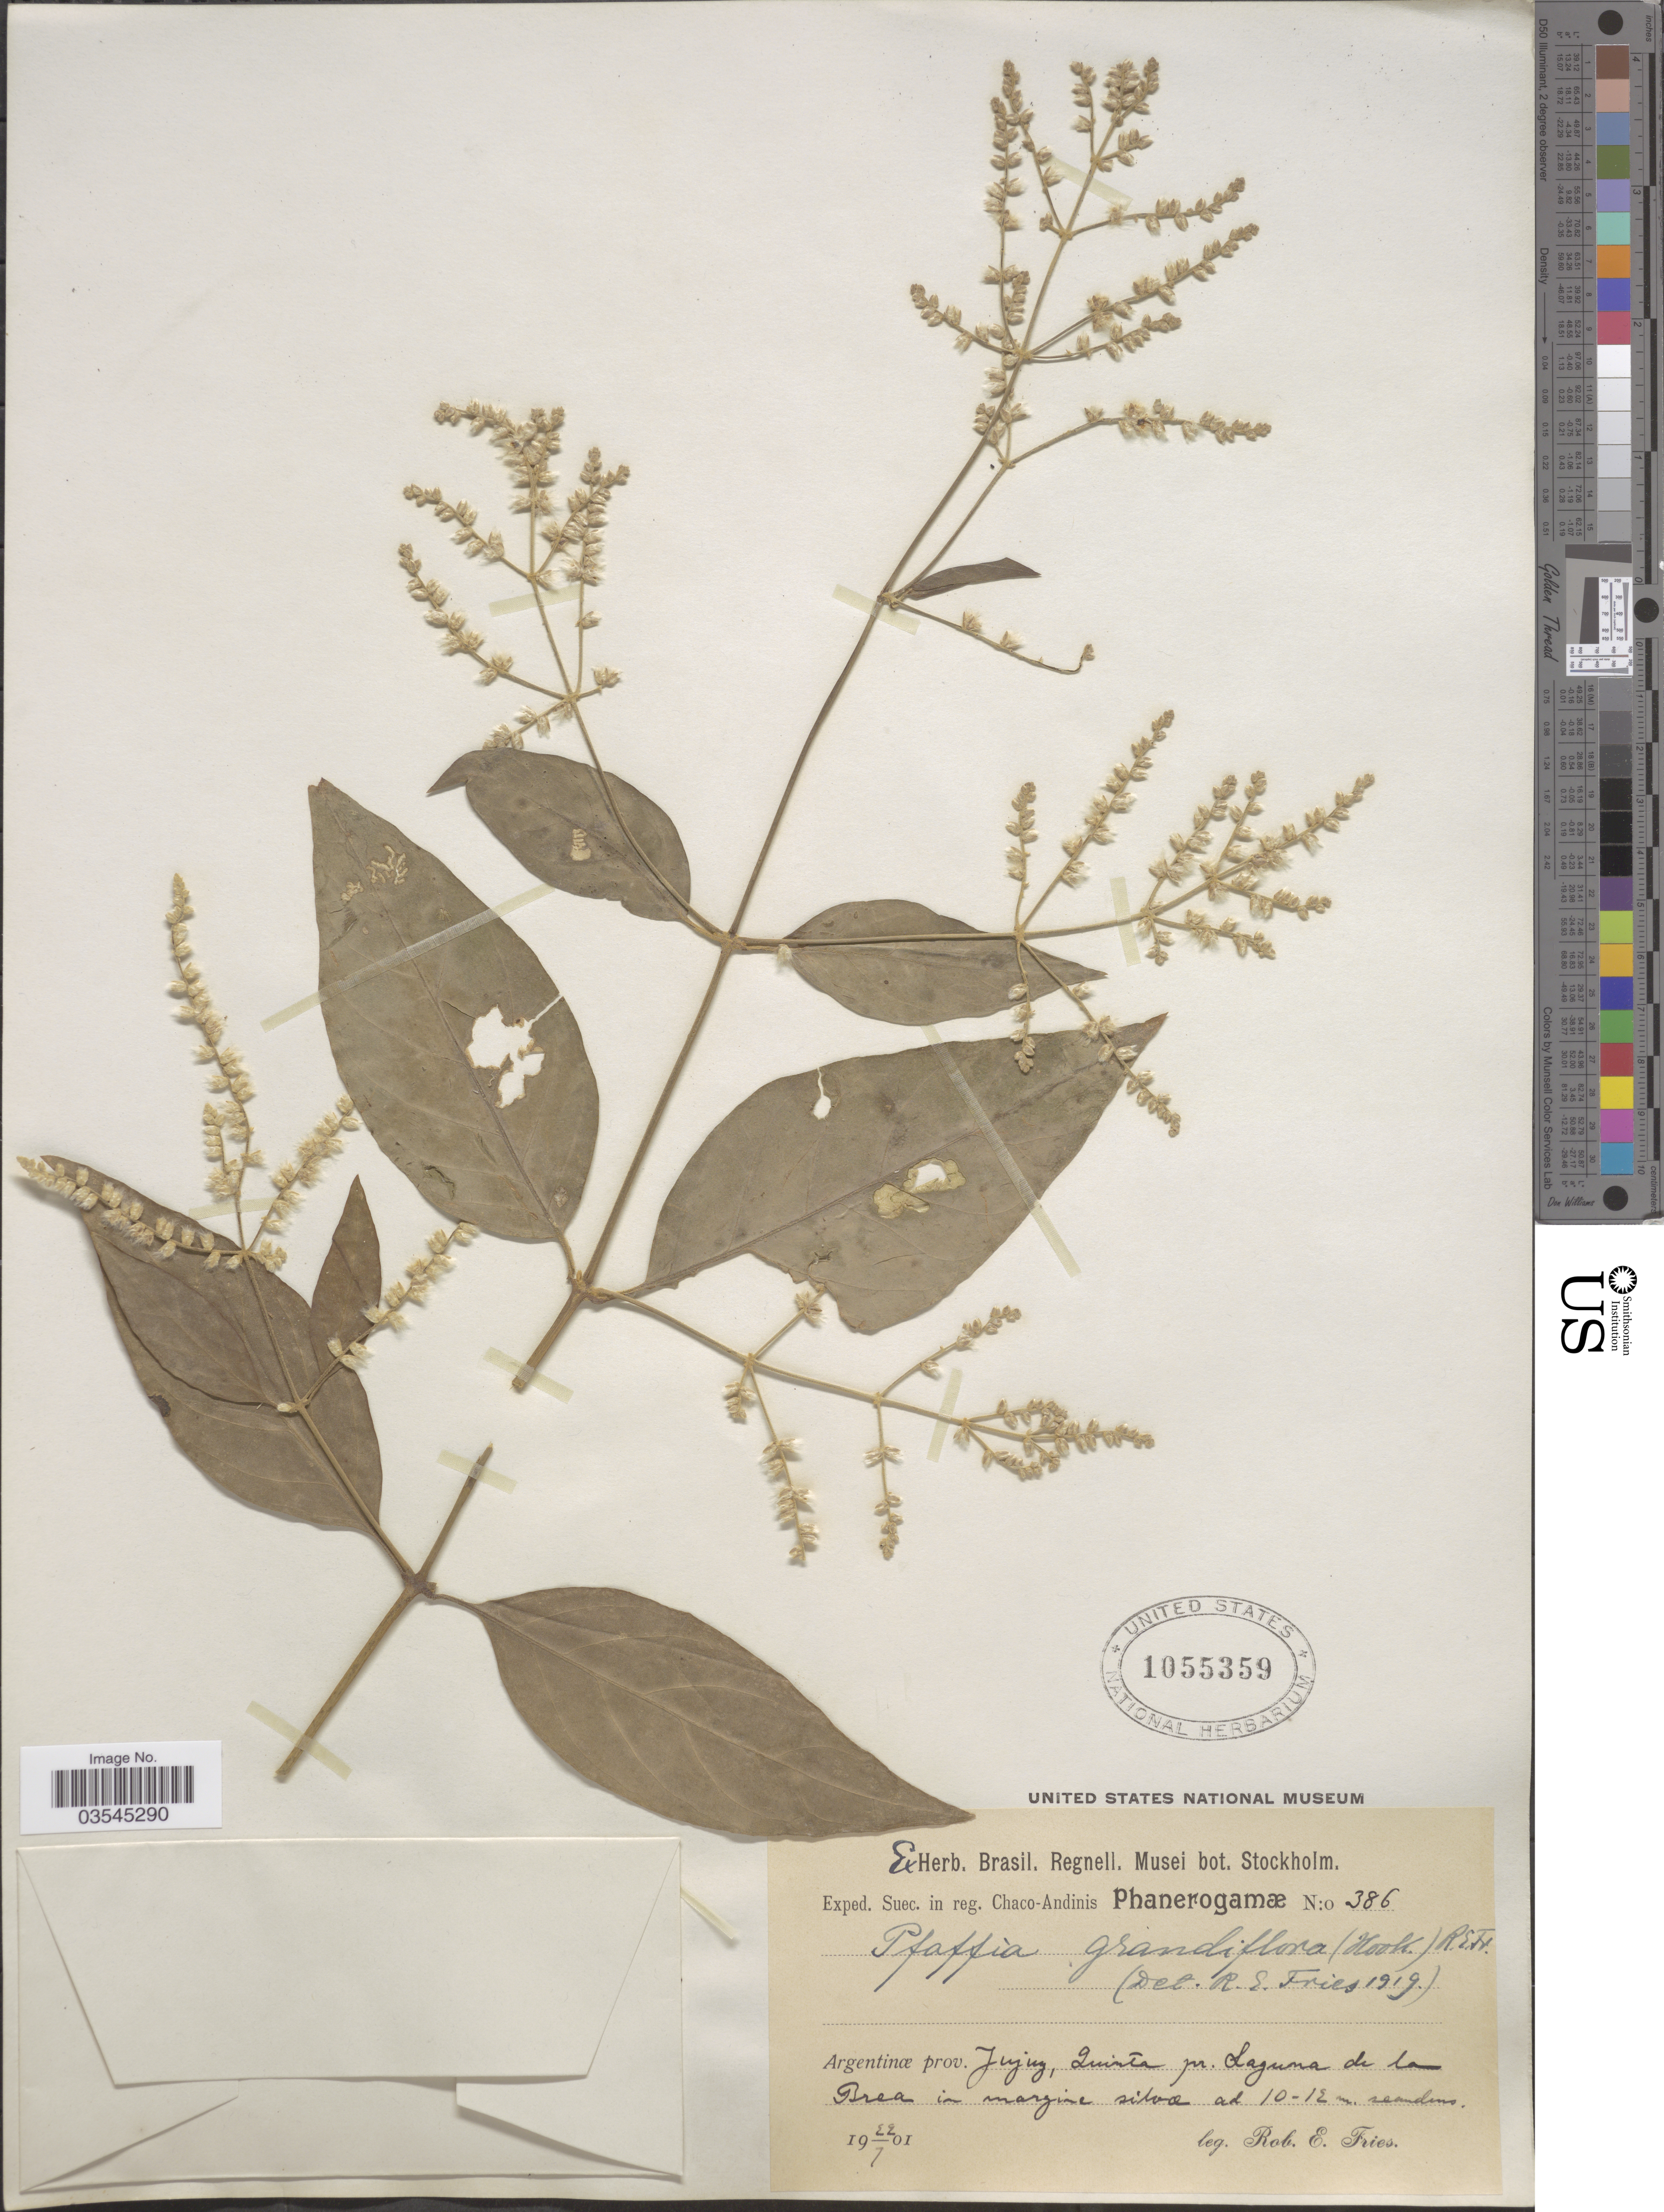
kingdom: Plantae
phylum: Tracheophyta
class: Magnoliopsida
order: Caryophyllales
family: Amaranthaceae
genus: Pfaffia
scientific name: Pfaffia grandiflora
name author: (Hook.) R.E. Fr.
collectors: R. E. Fries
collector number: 386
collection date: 1901-07-22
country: Argentina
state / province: Jujuy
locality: Reg. Chaco-Andinis. Quinta pr. Laguna de la Brea.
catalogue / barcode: US 1055359